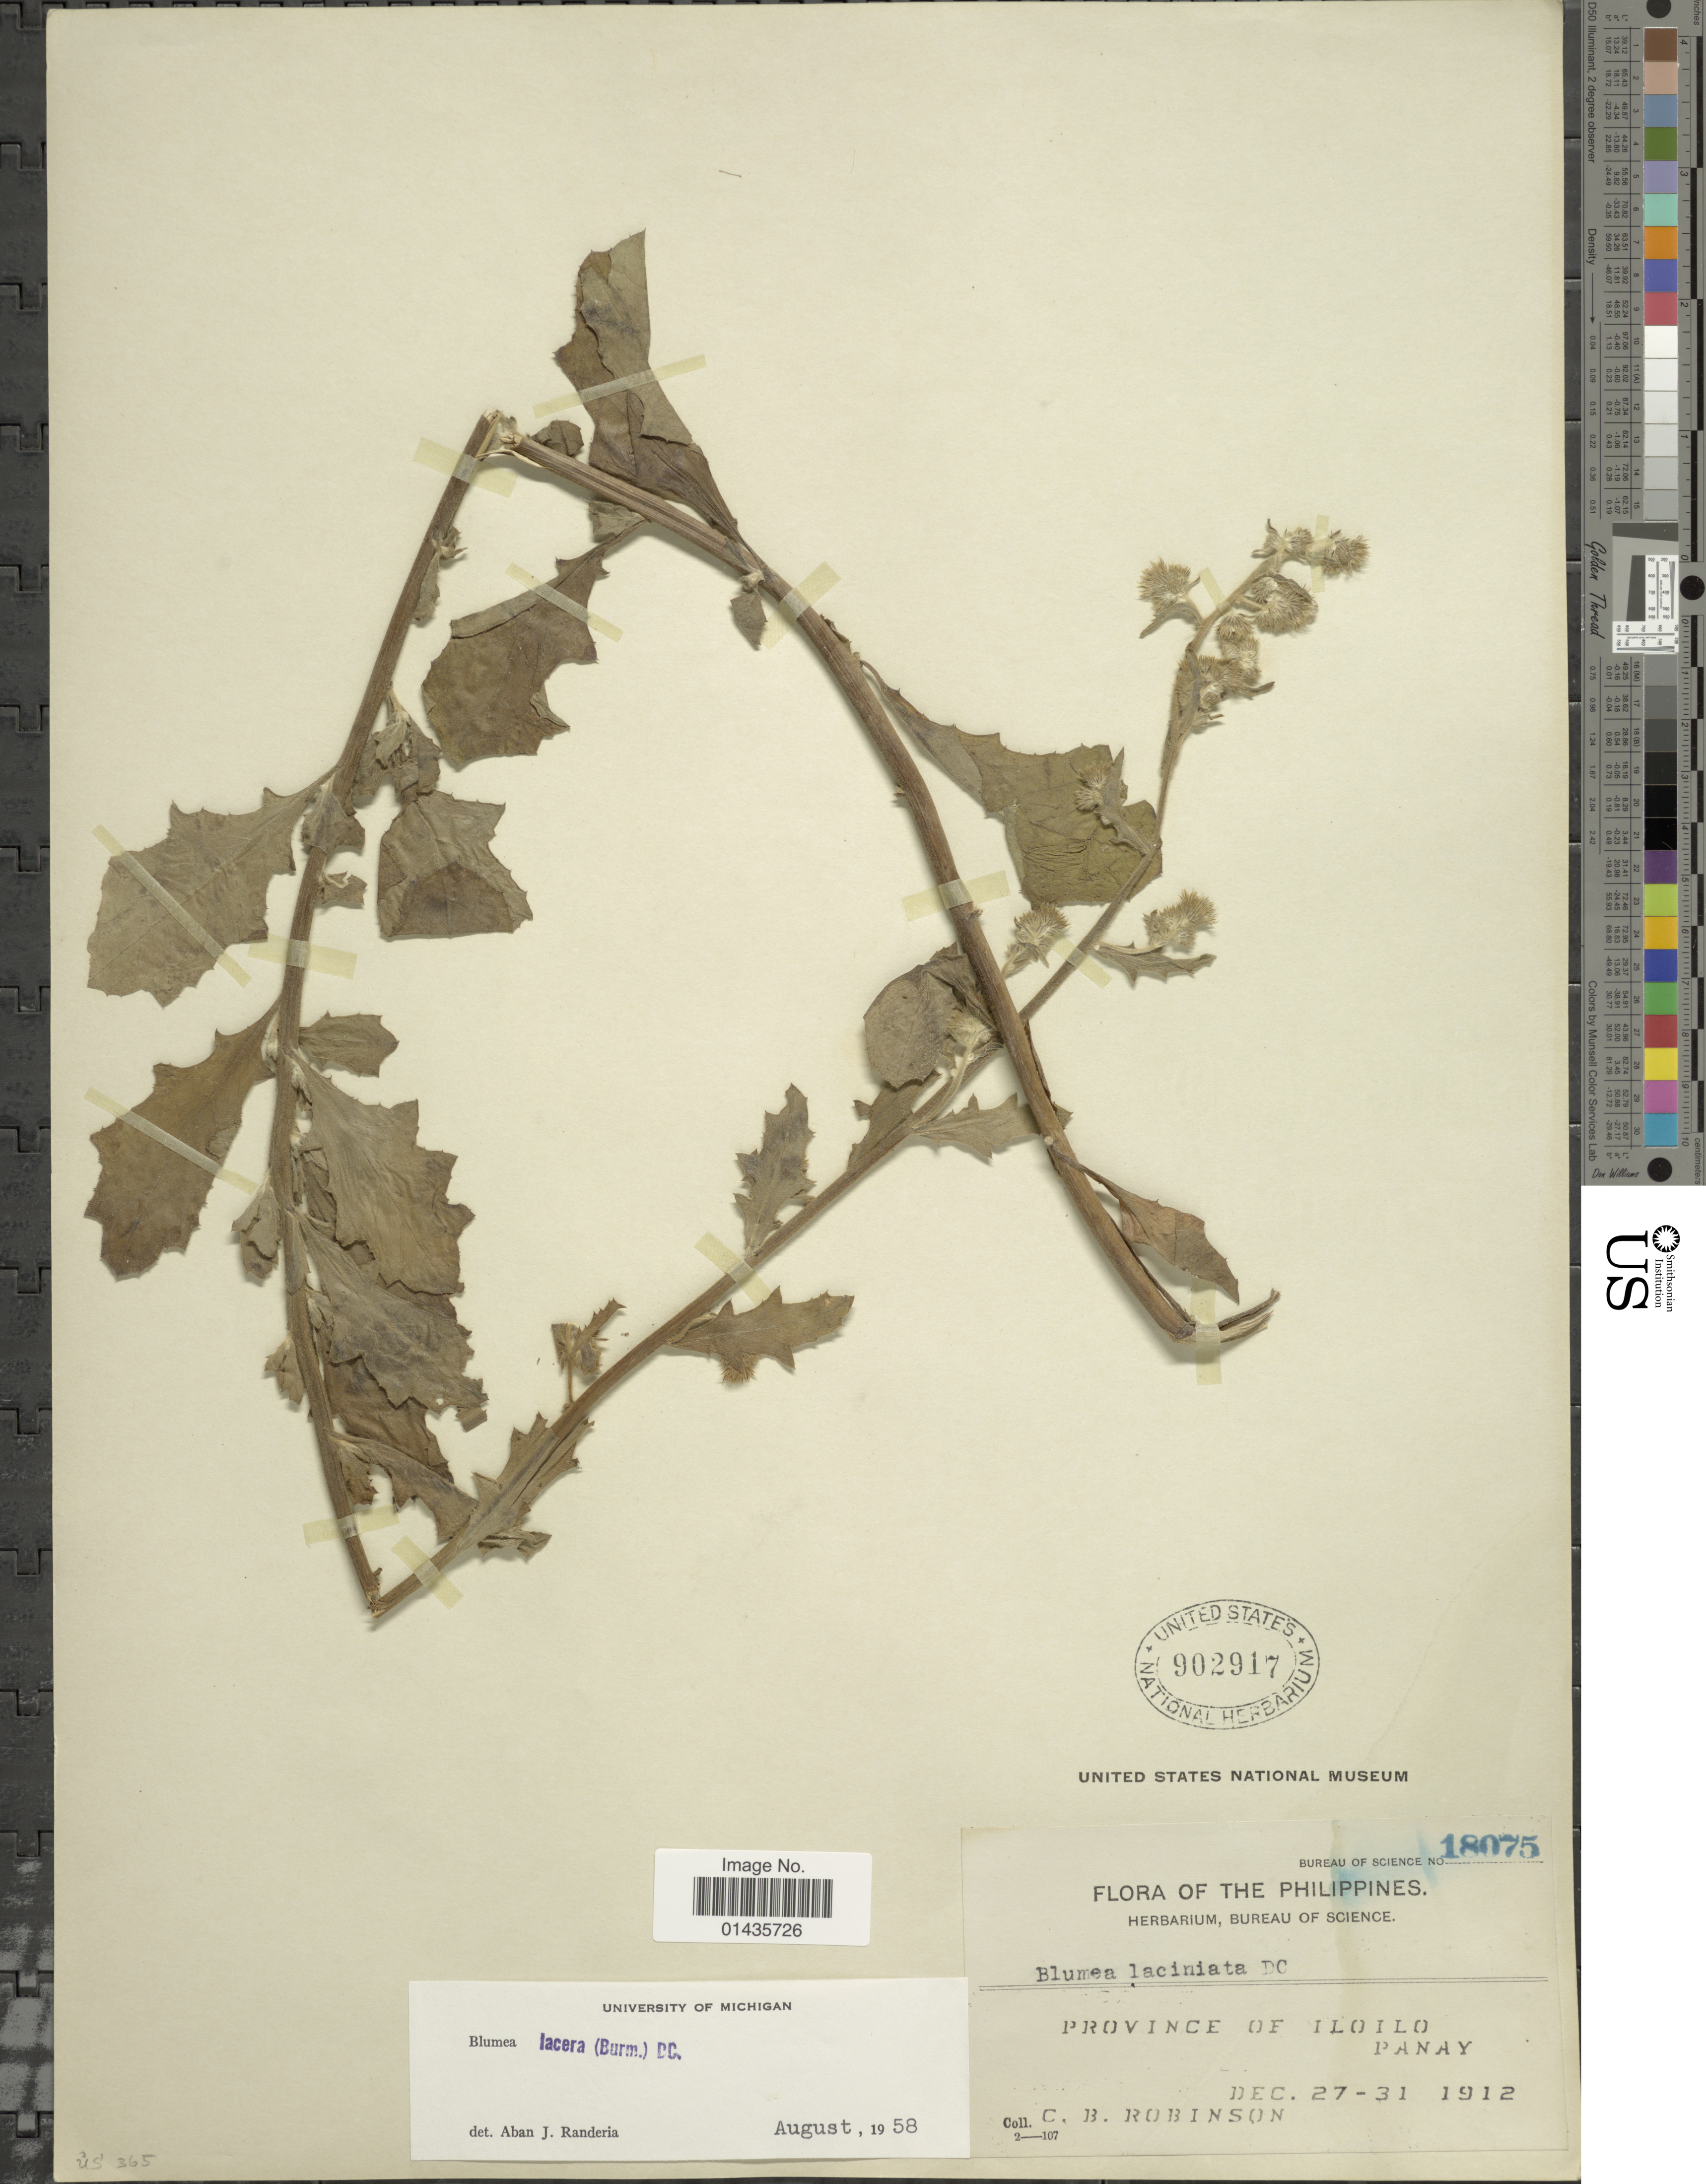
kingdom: Plantae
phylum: Tracheophyta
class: Magnoliopsida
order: Asterales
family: Asteraceae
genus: Blumea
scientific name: Blumea lacera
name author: (Roxb.) DC.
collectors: C. Robinson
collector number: Bureau of Science 18075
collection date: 1912-12-27/1912-12-31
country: Philippines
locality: Province of Iloilo, Panay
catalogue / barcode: US 902917